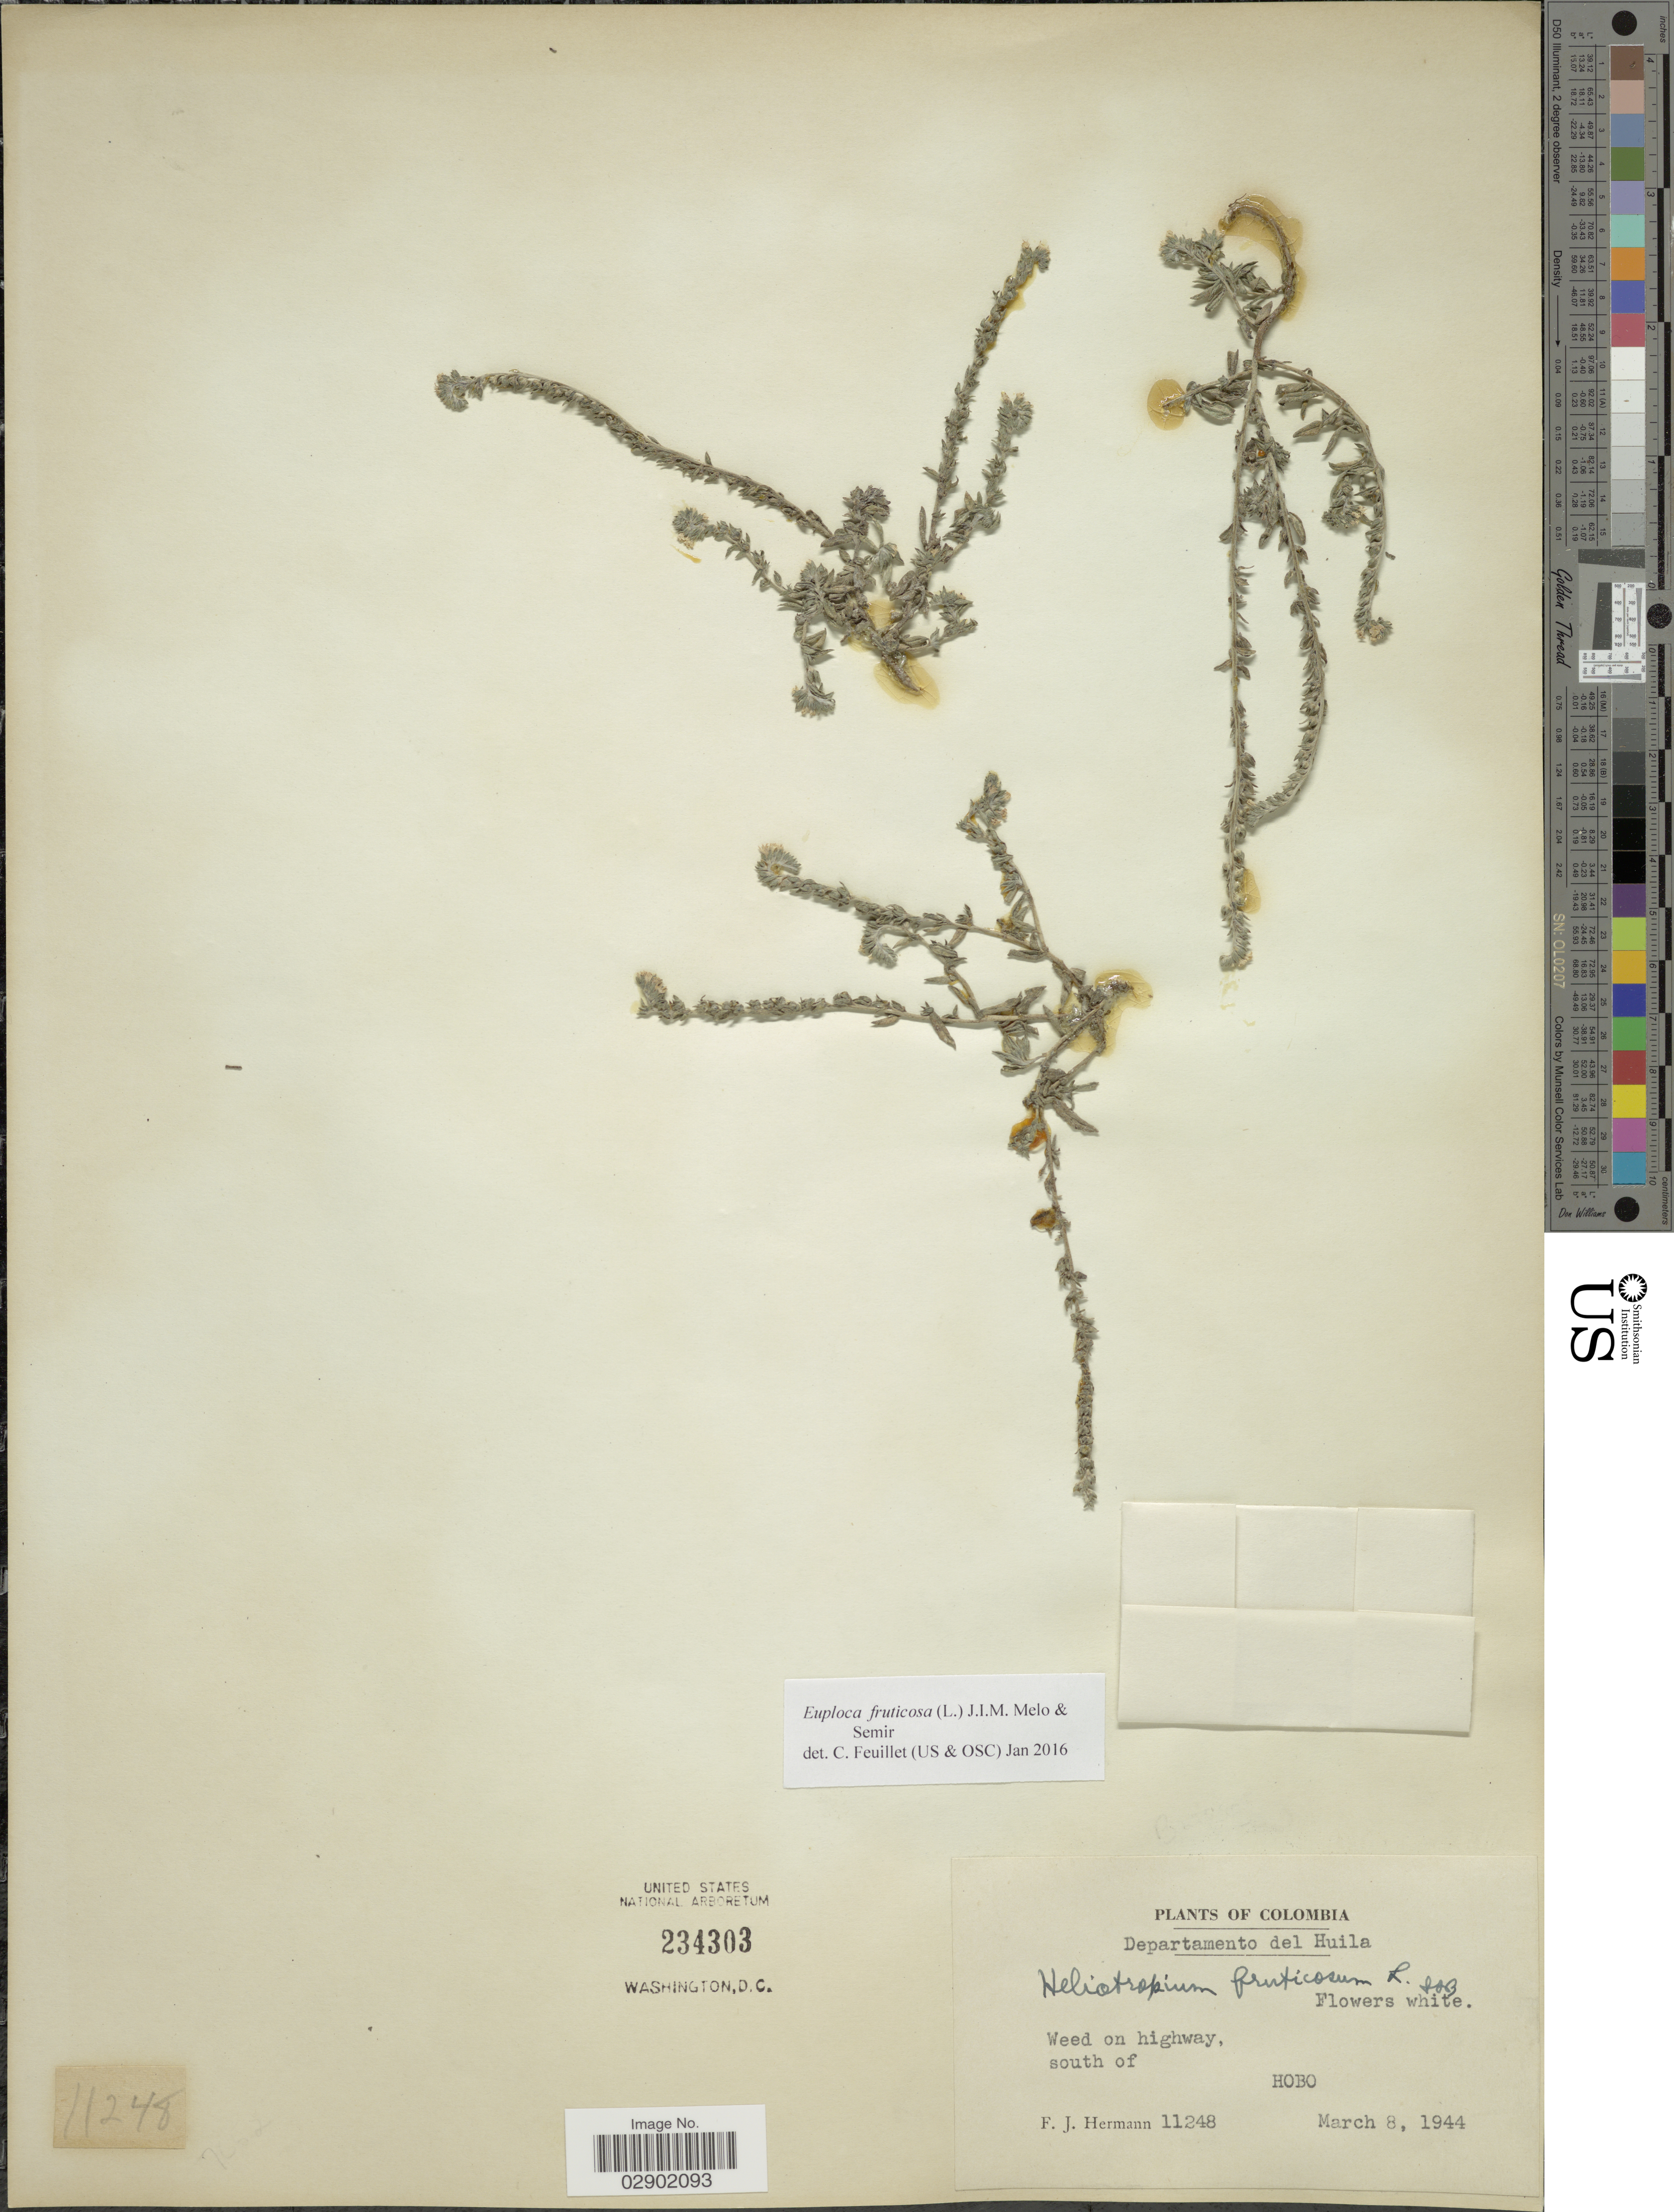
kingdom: Plantae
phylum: Tracheophyta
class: Magnoliopsida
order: Boraginales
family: Heliotropiaceae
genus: Euploca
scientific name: Euploca fruticosa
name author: (L.) J.I.M. Melo & Semir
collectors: F. J. Hermann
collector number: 11248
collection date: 1944-03-08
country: Colombia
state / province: Huila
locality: Departamento del Huila. Weed on highway, south of Hobo.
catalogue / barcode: US 234303